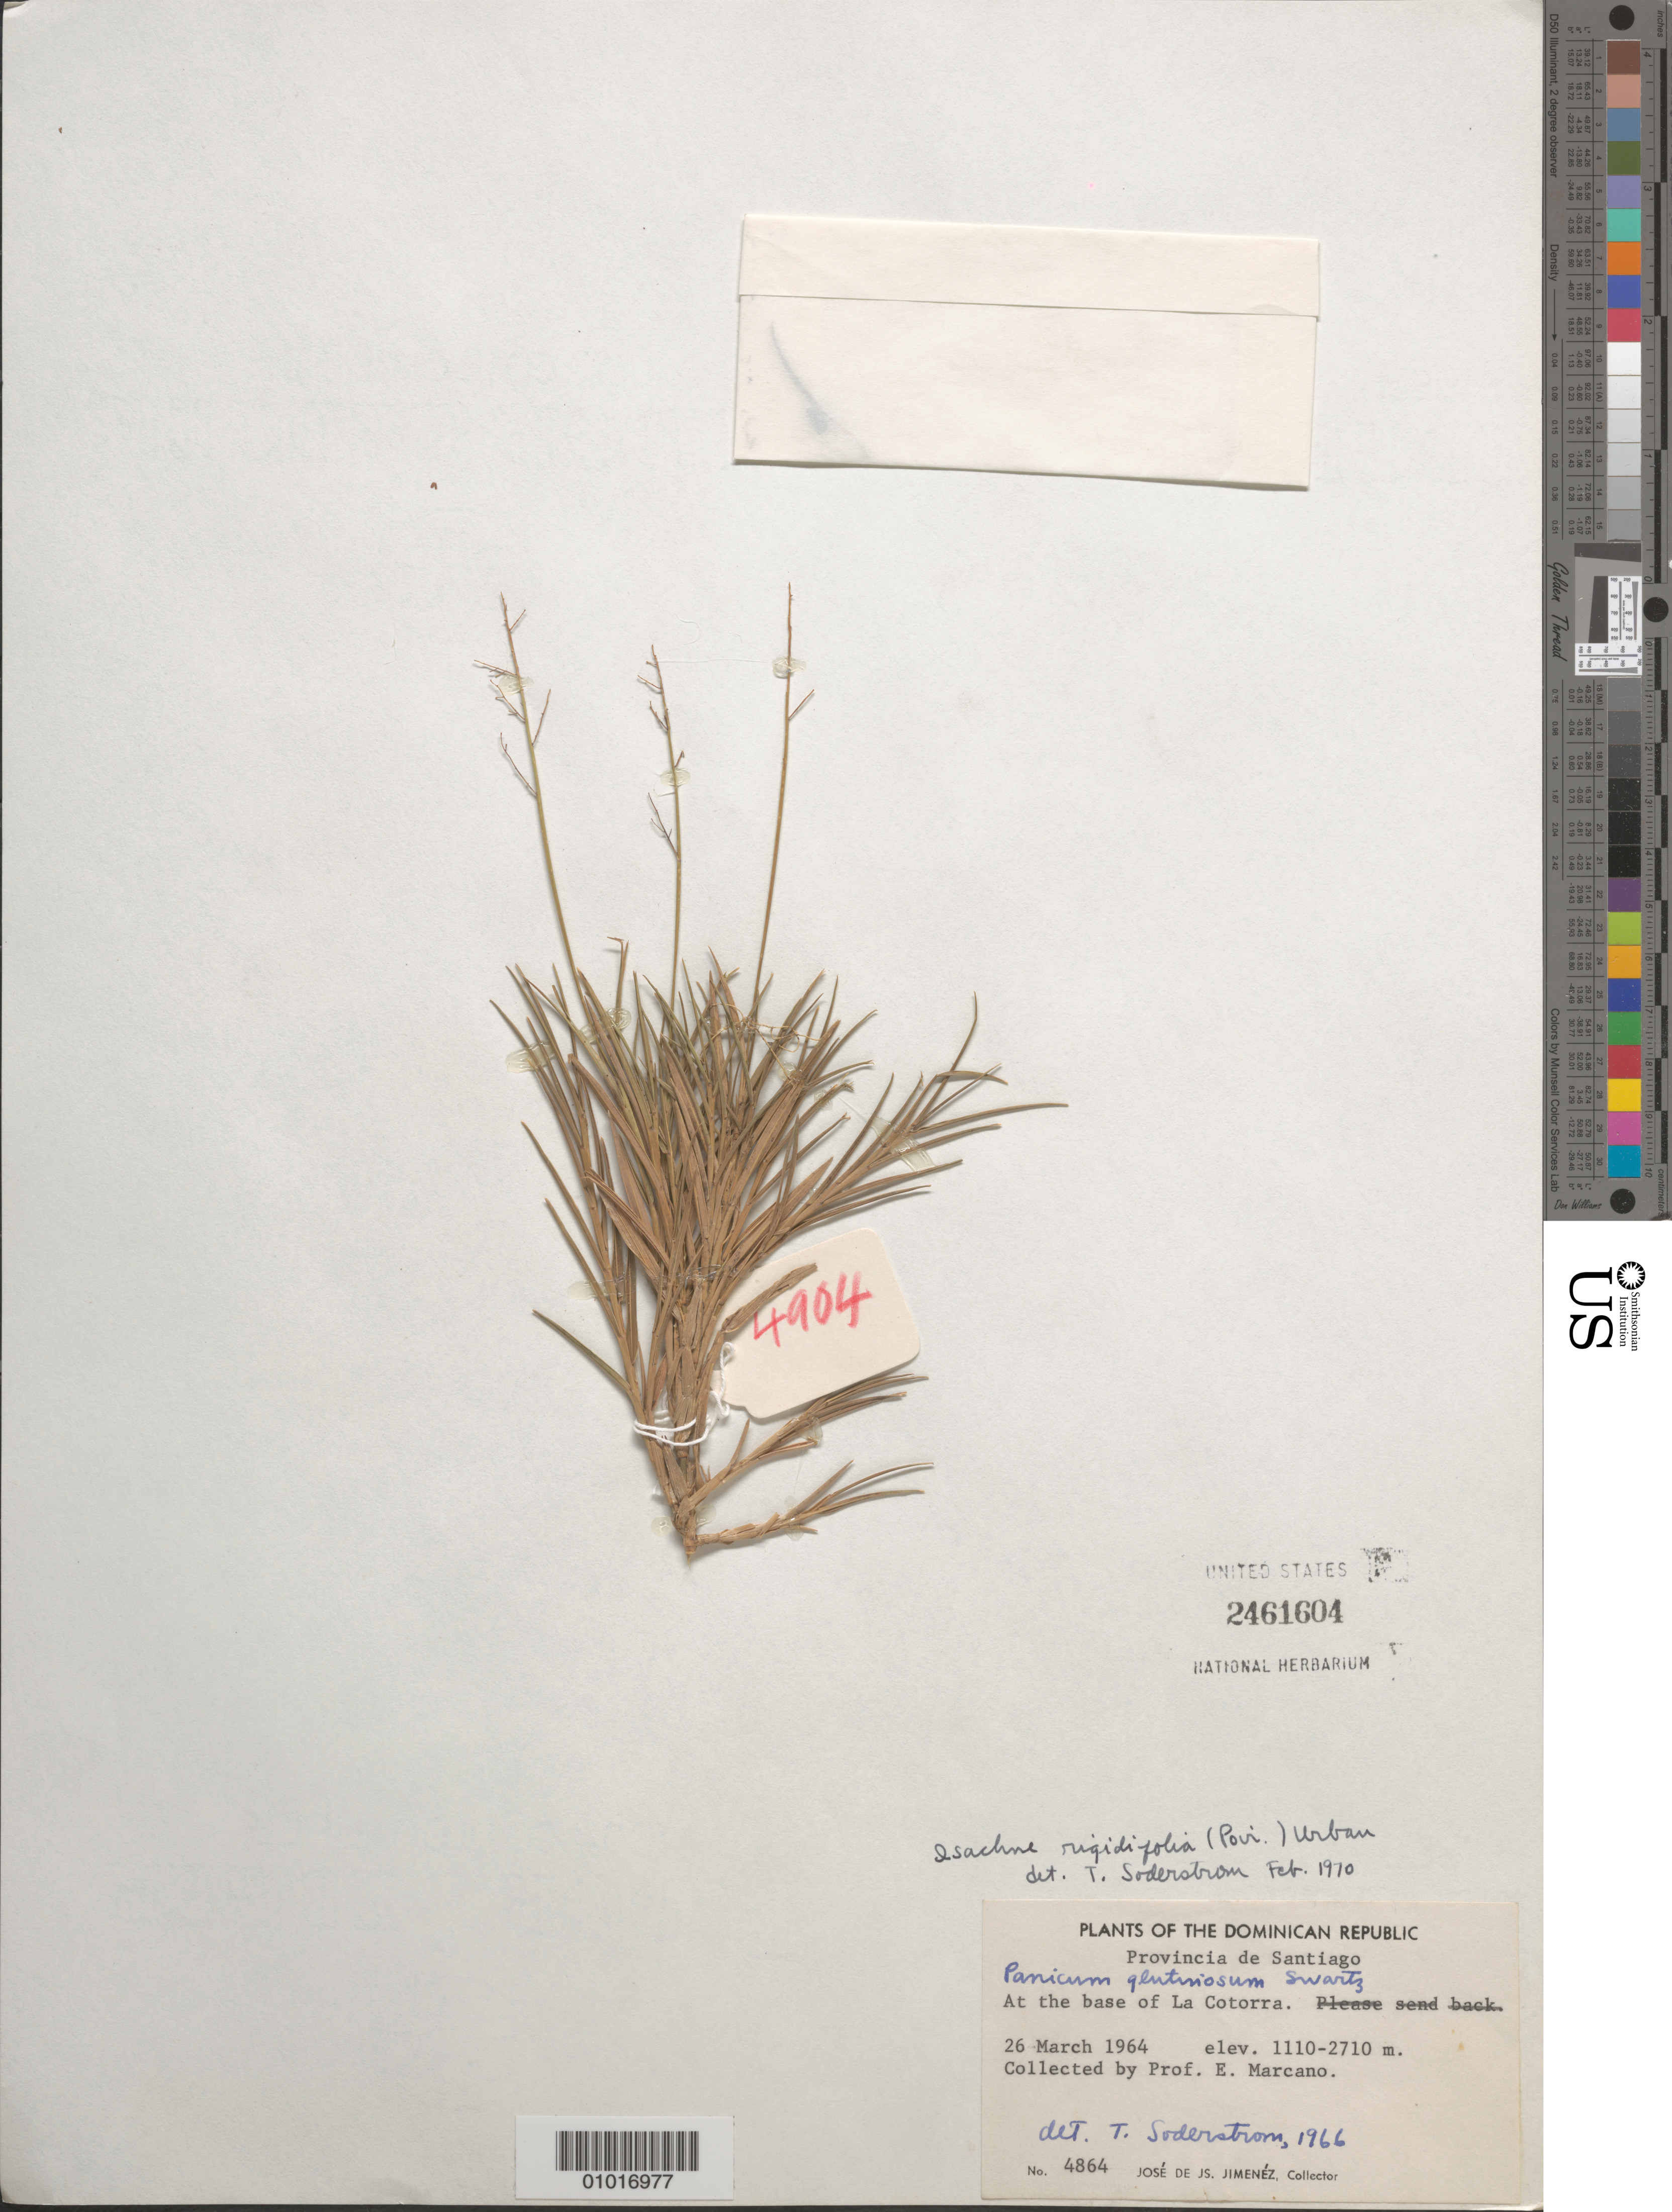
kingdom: Plantae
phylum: Tracheophyta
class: Liliopsida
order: Poales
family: Poaceae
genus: Isachne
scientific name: Isachne rigidifolia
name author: (Poir.) Urb.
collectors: E. J. Marcano F.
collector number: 4864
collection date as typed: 26 Mar 1964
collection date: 1964-03-26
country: Dominican Republic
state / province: Santiago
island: Hispaniola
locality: At the base of La Cotorra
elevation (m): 1110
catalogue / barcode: US 2461604